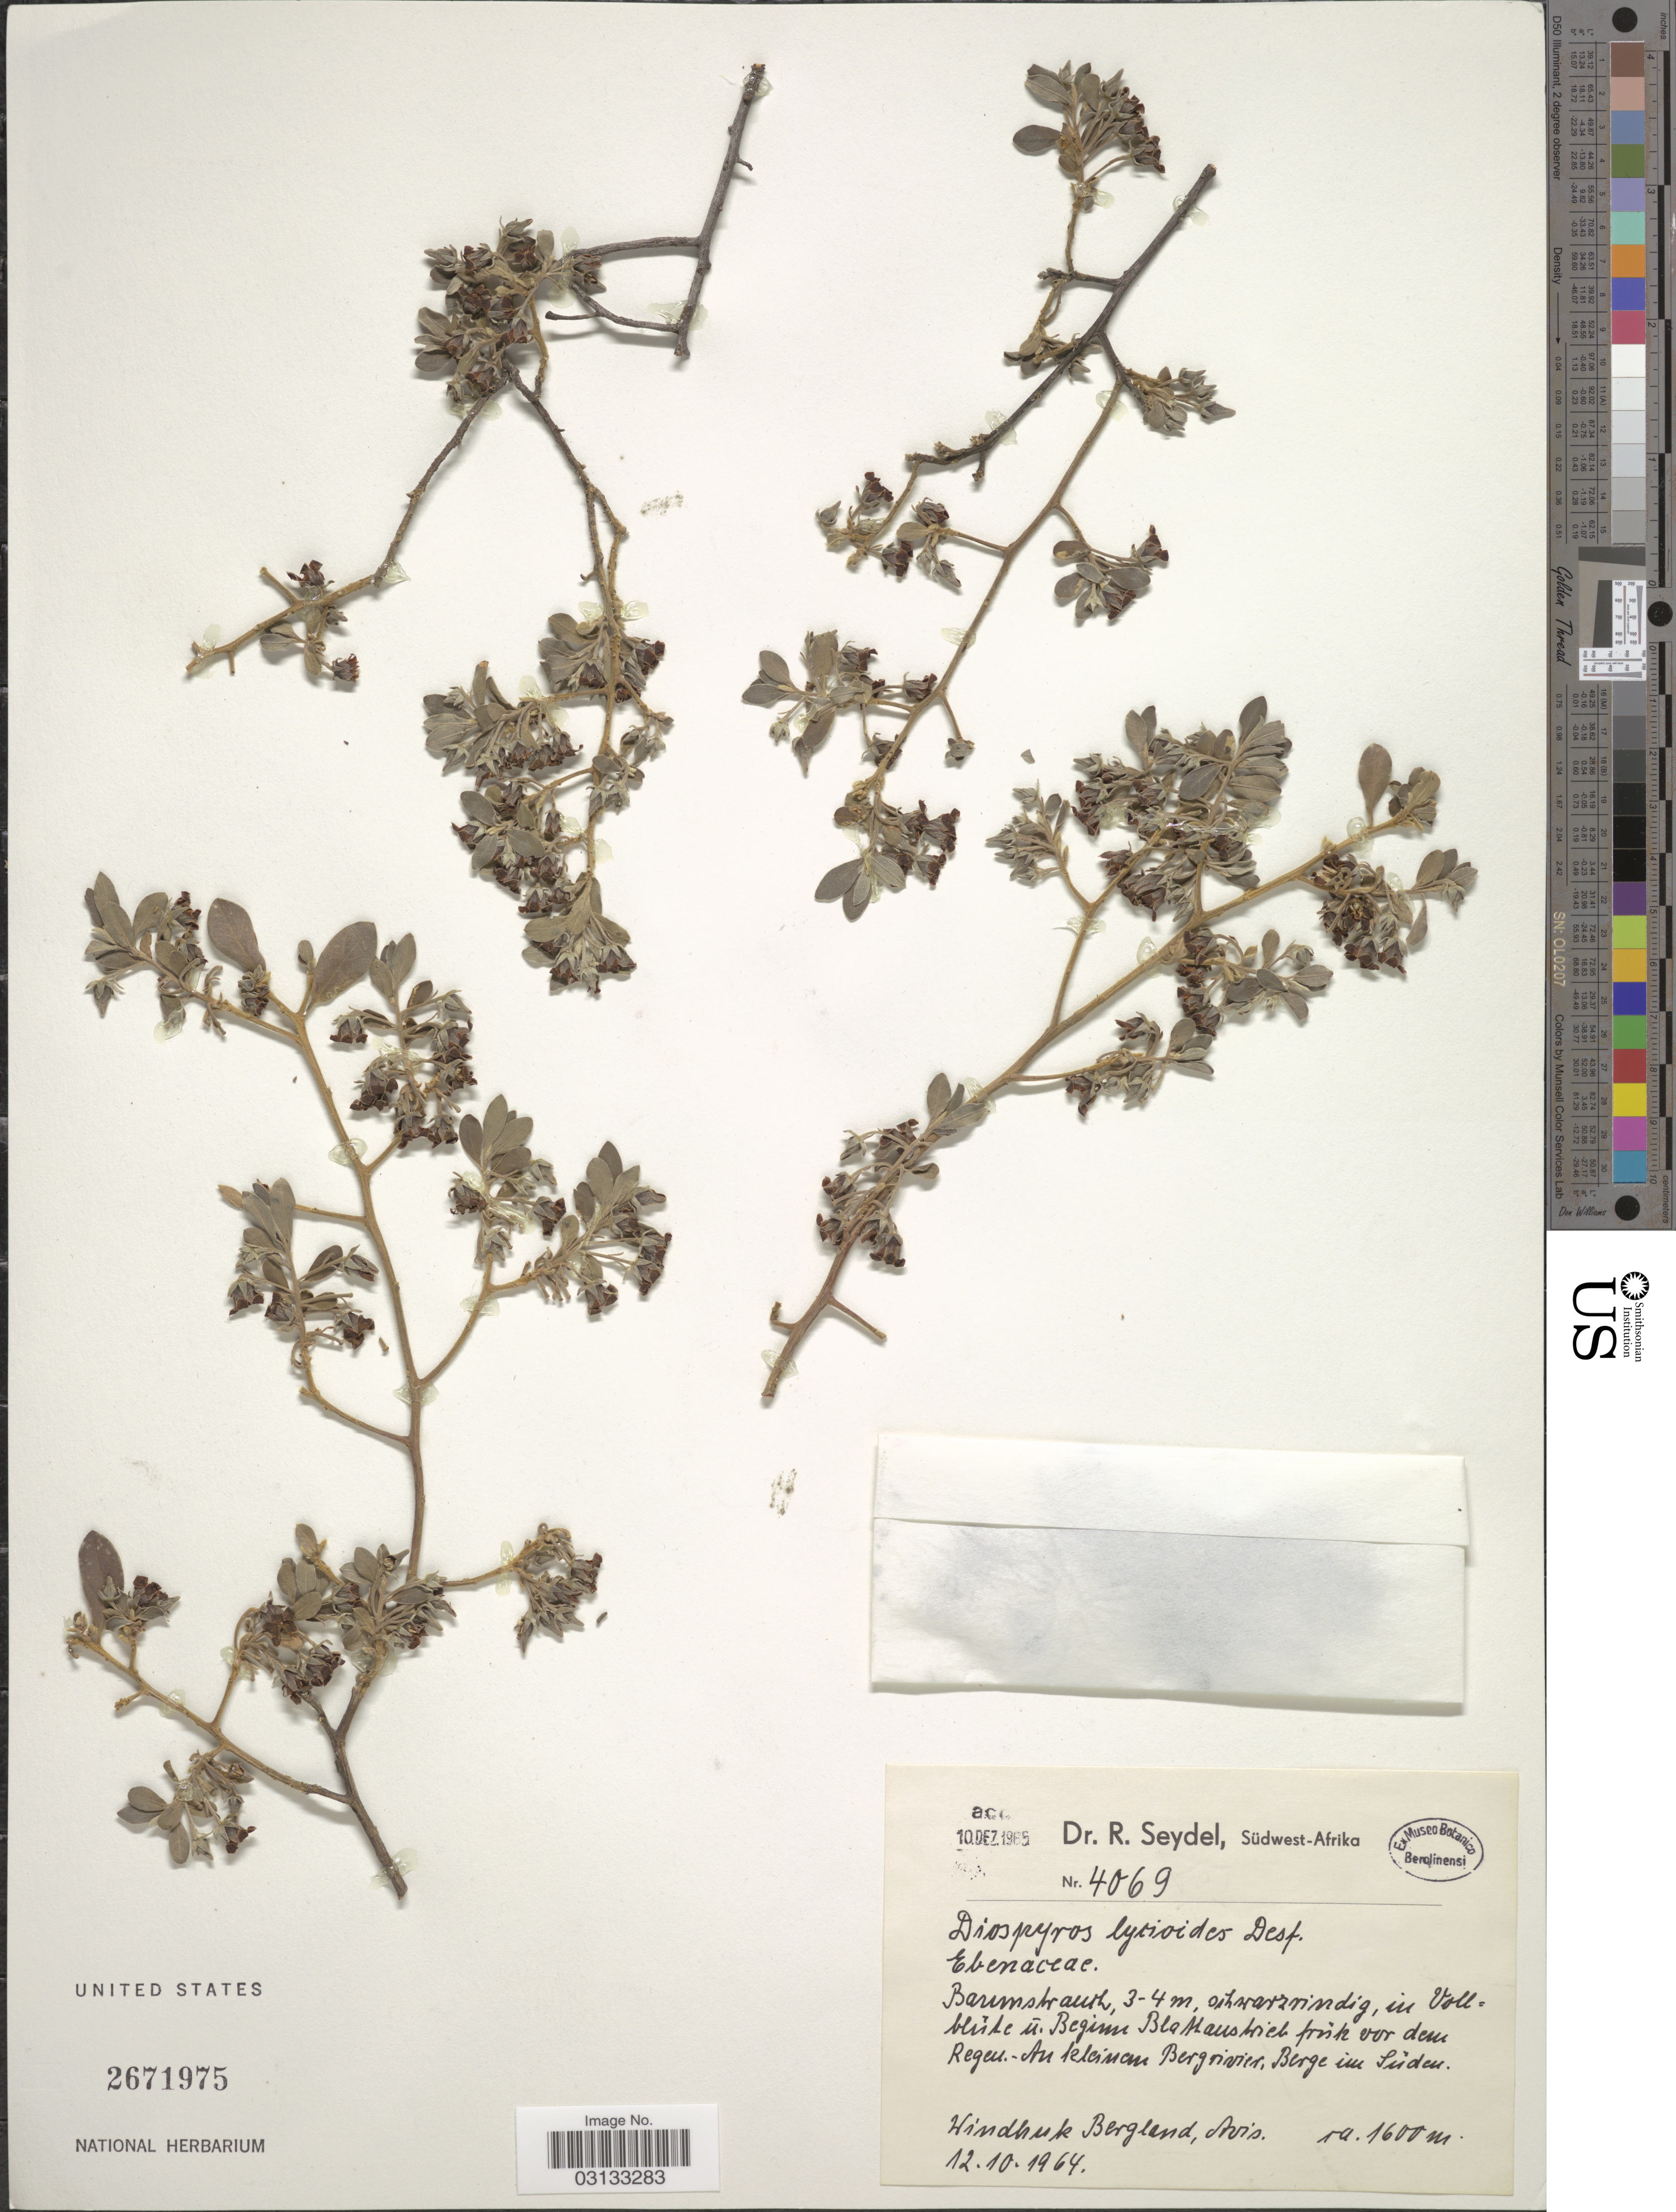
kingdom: Plantae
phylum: Tracheophyta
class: Magnoliopsida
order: Ericales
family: Ebenaceae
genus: Diospyros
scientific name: Diospyros lycioides subsp. lycioides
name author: Desf.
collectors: R. Seydel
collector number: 4069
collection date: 1964-10-12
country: Namibia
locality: Südwest-Afrika, Windhuk Bergland, Avis.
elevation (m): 1600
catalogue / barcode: US 2671975